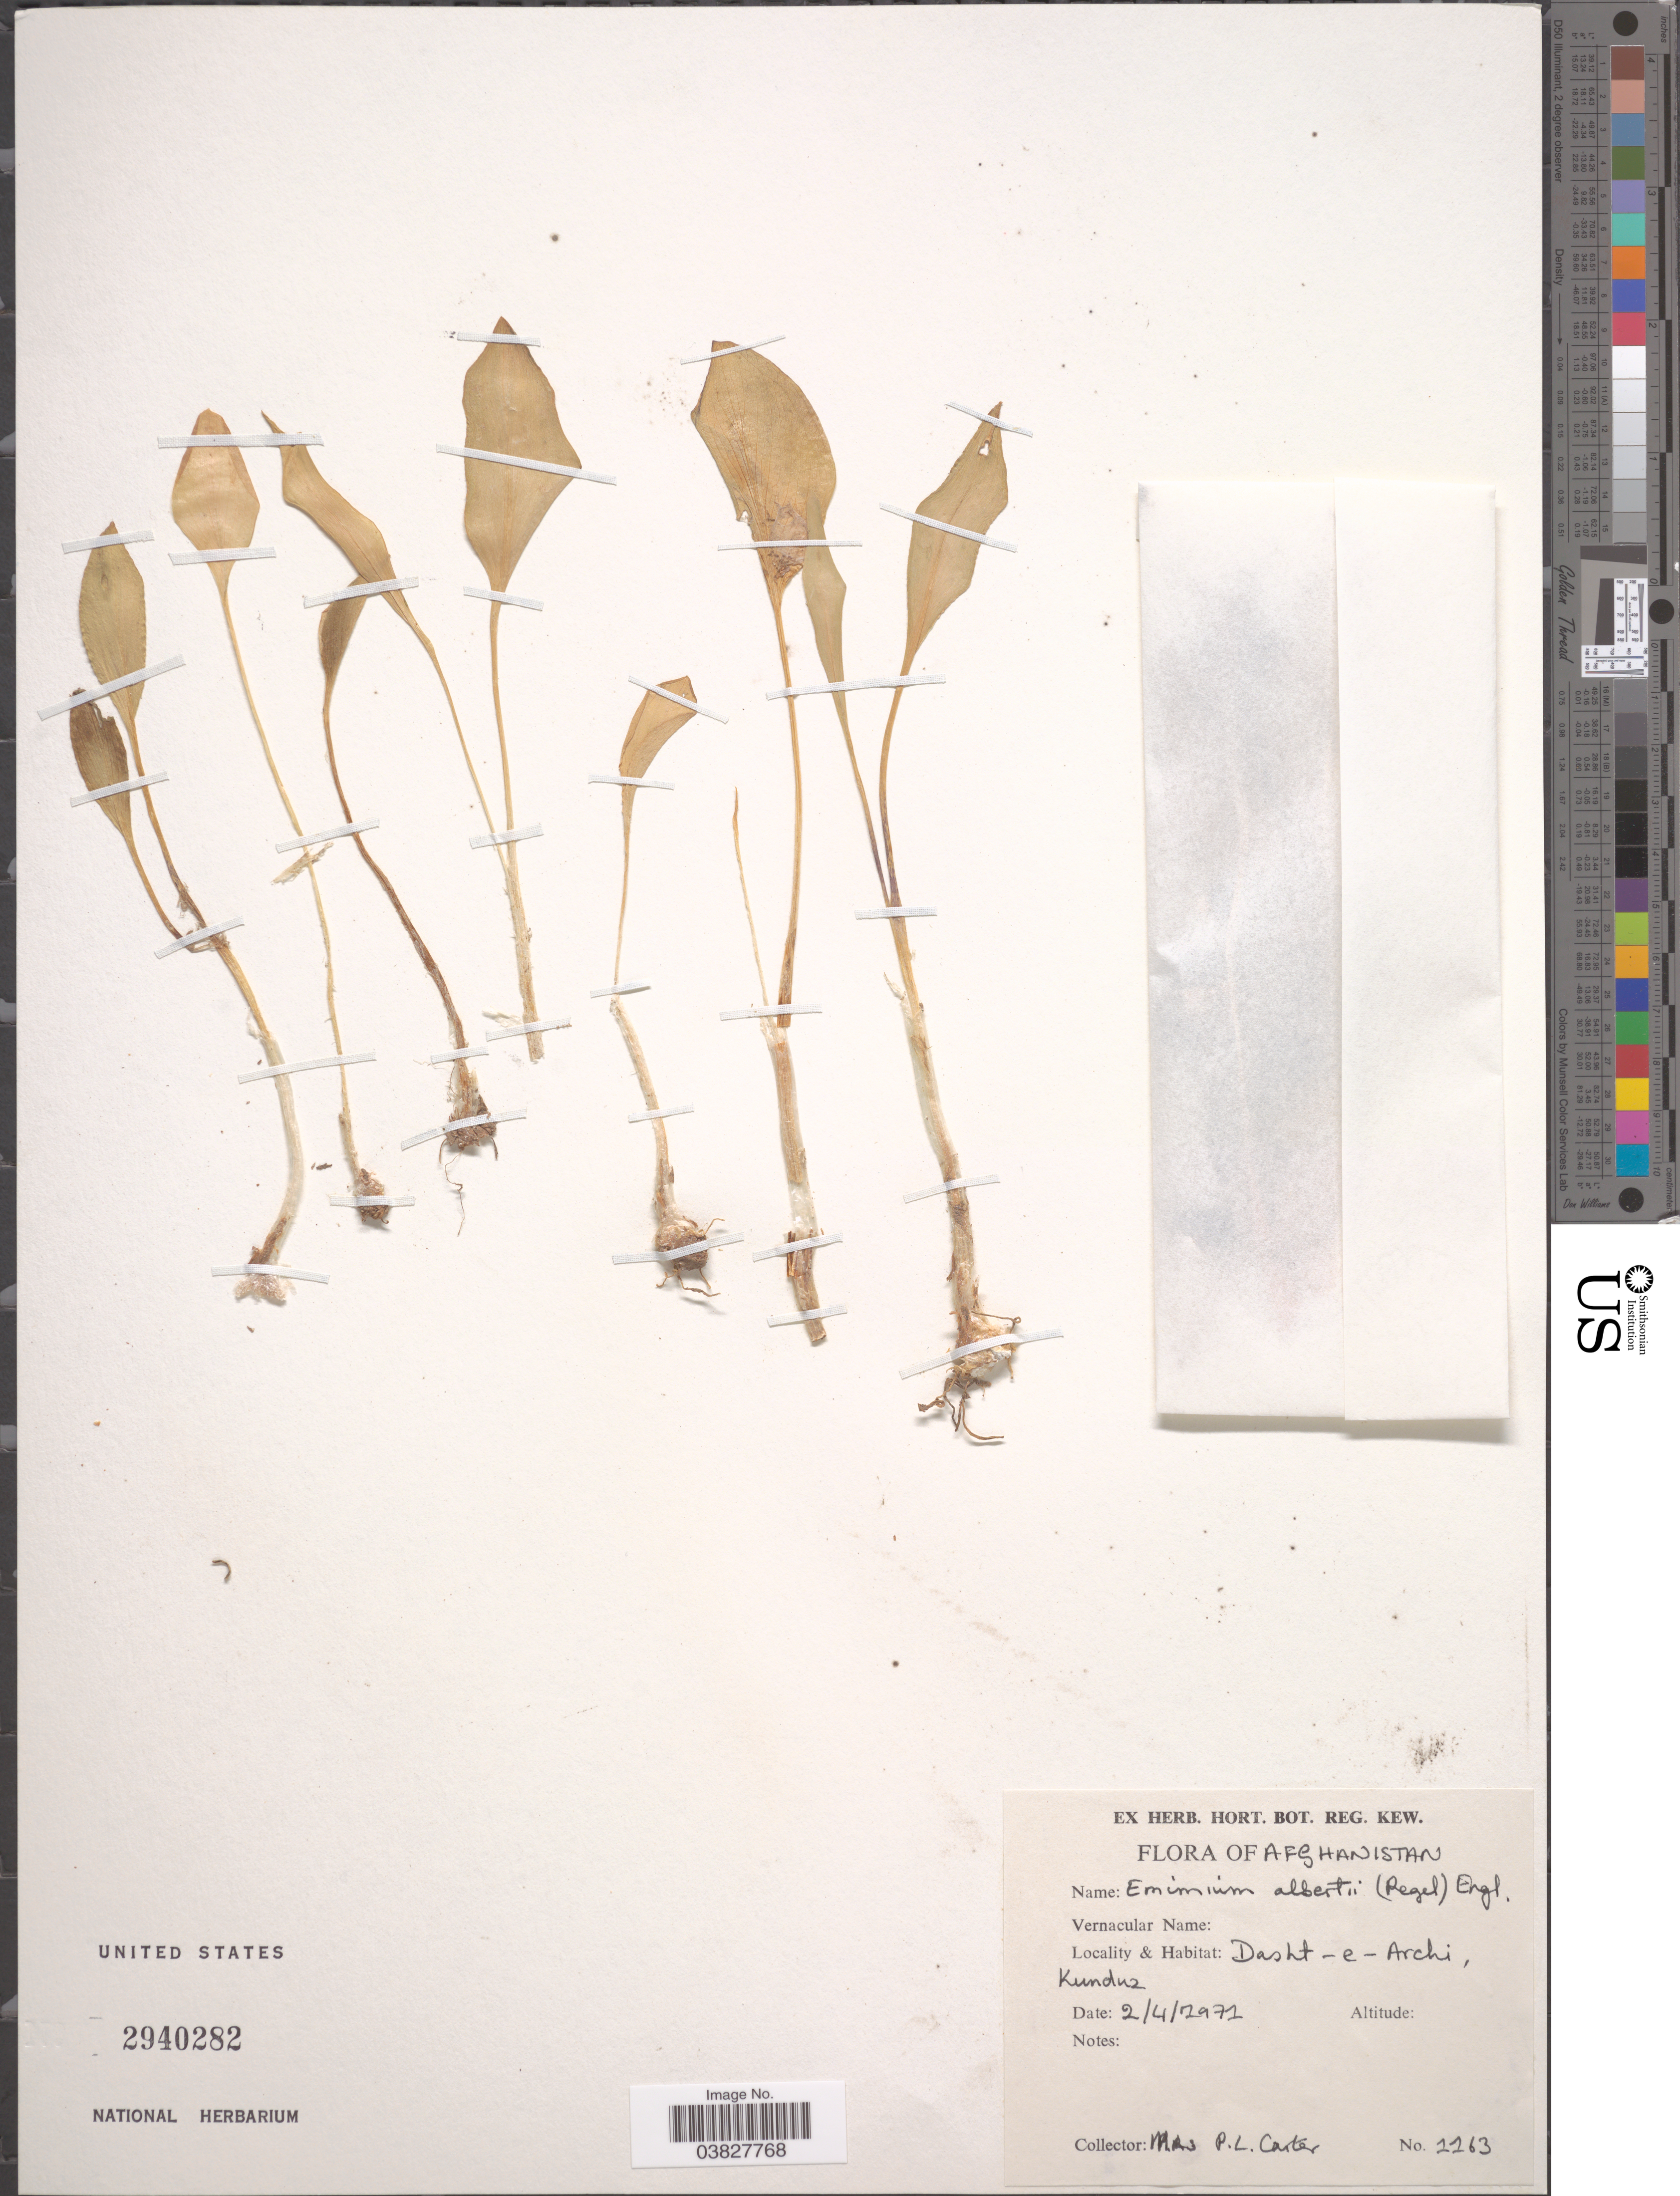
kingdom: Plantae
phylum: Tracheophyta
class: Liliopsida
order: Alismatales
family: Araceae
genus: Eminium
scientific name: Eminium albertii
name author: (Regel) Engl.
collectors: P. Carter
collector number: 2263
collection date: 1971-04-02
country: Afghanistan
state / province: Kondoz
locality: Dasht-e-Archi, Kunduz.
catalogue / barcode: US 2940282